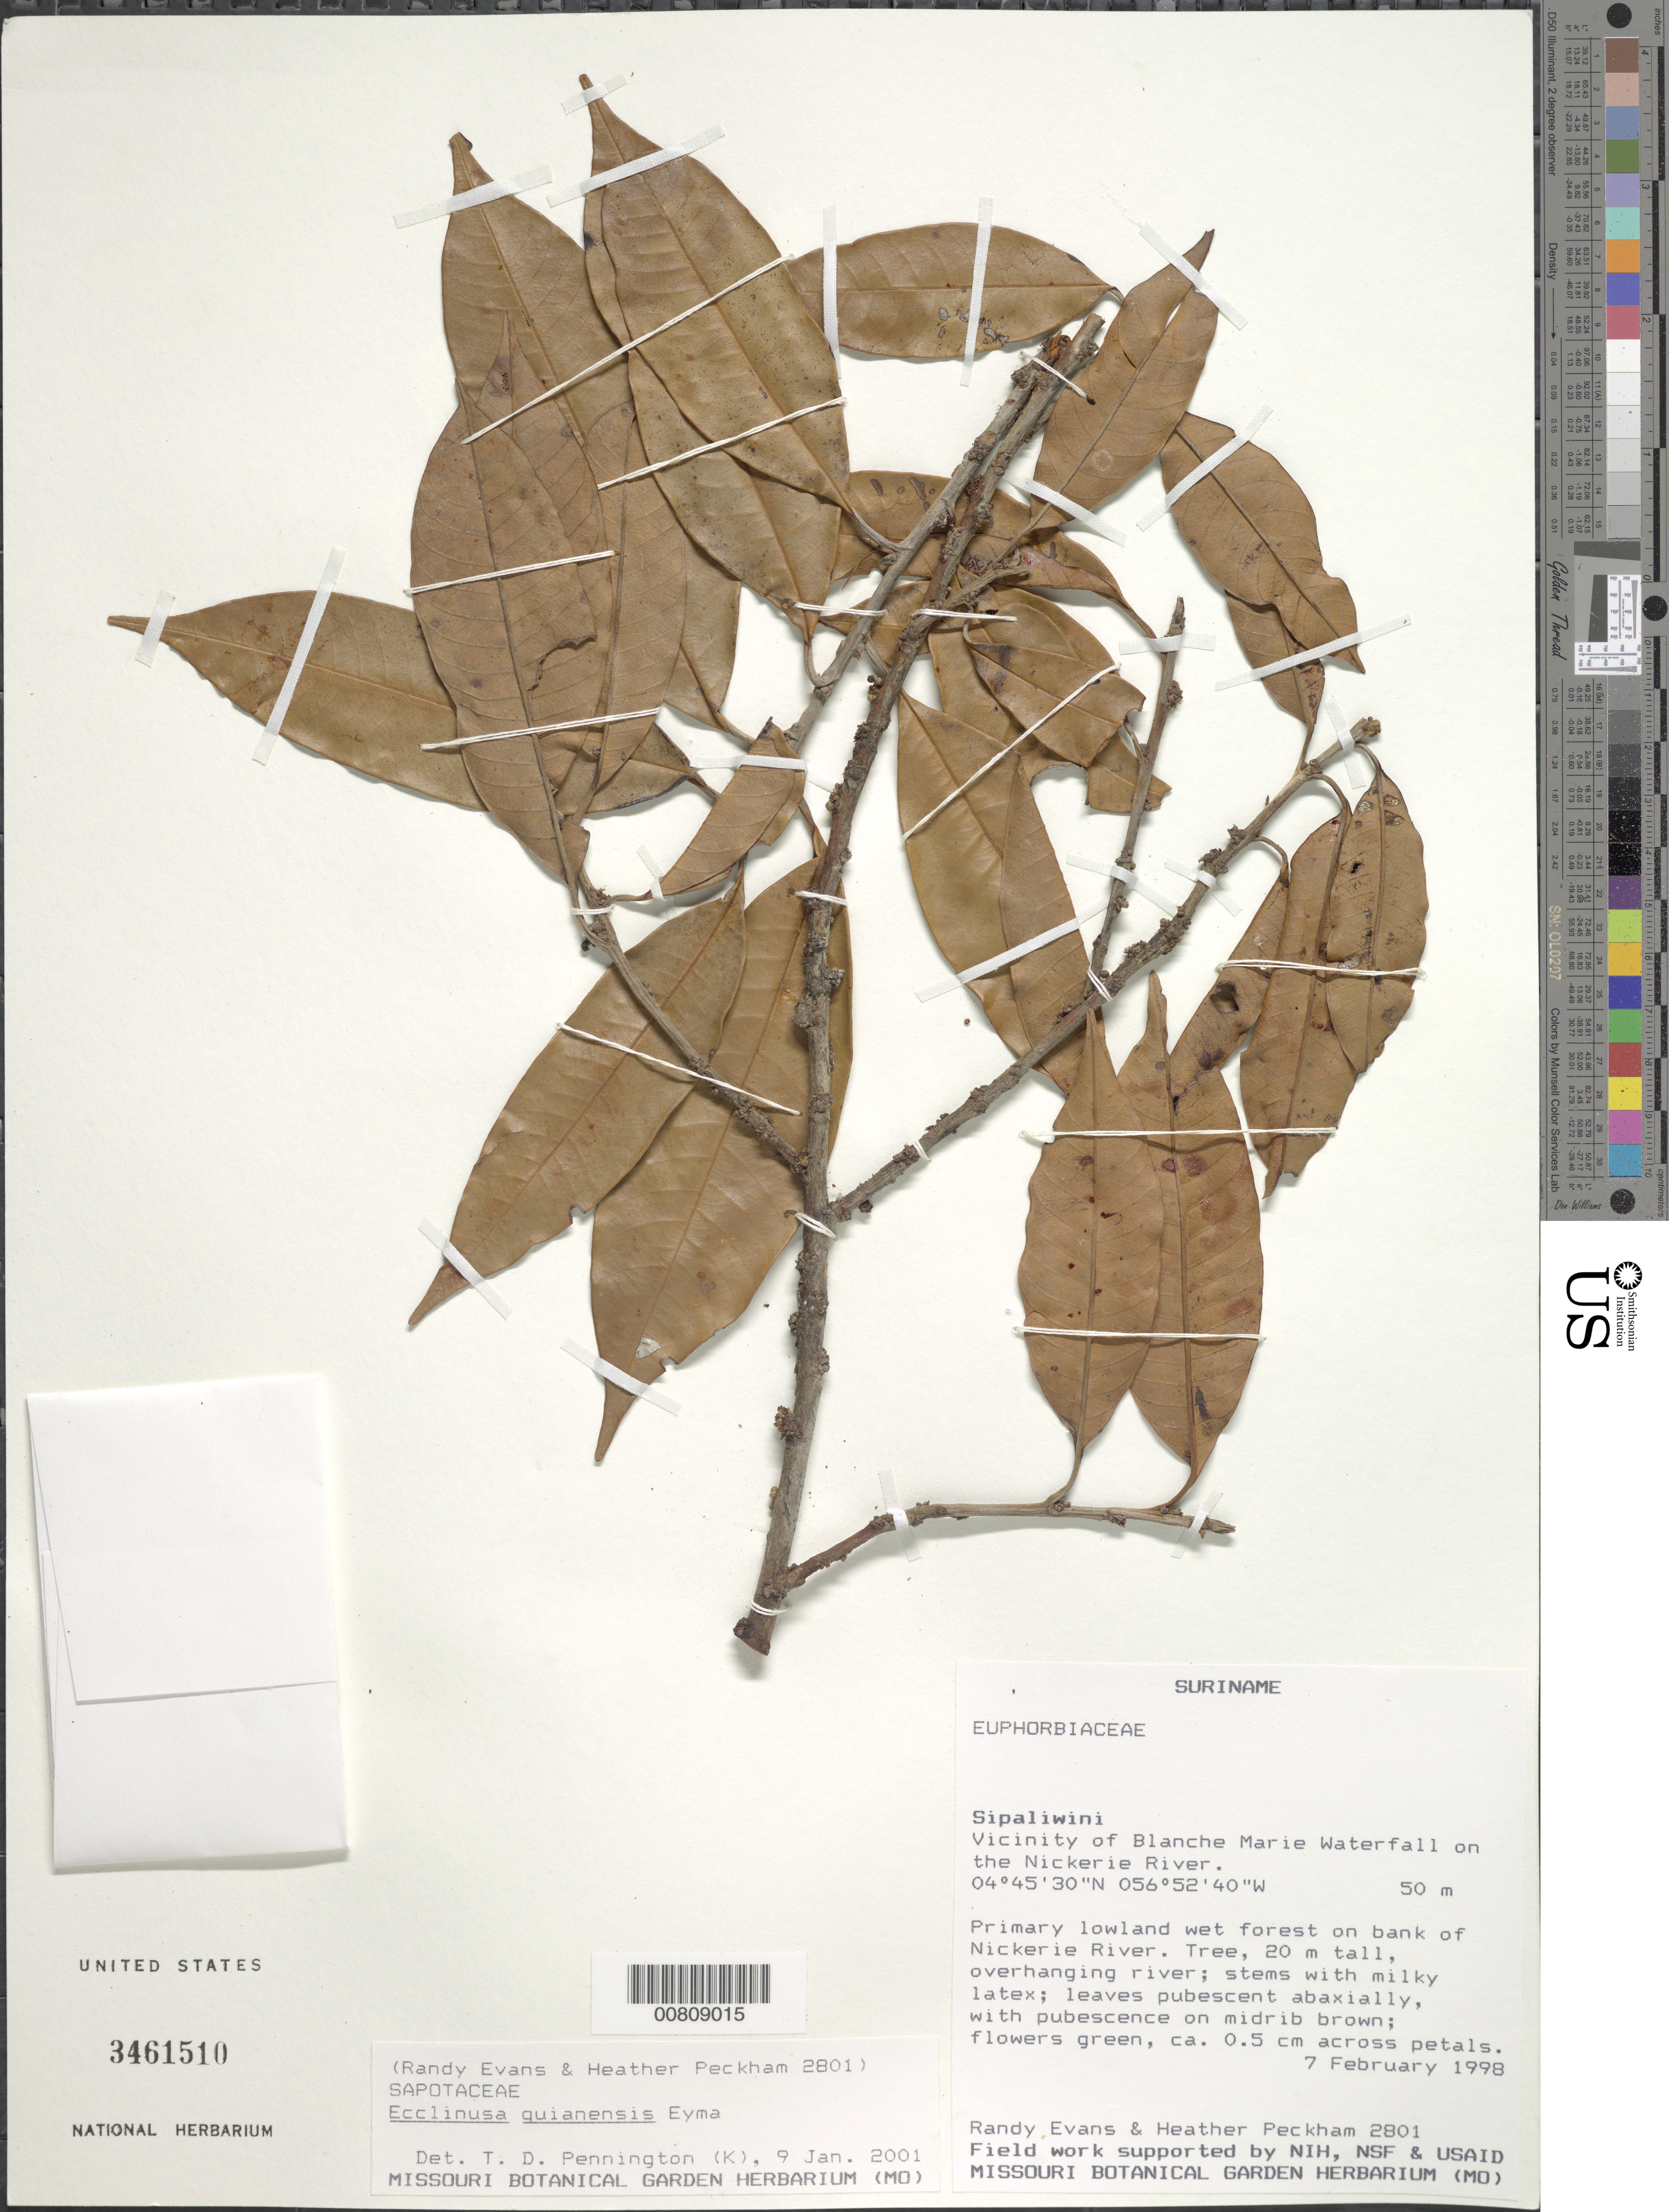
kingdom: Plantae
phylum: Tracheophyta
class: Magnoliopsida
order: Ericales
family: Sapotaceae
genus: Ecclinusa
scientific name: Ecclinusa guianensis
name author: Eyma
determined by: Pennington, T. D., (K)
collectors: R. Evans & H. Peckham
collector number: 2801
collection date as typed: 7-Feb-98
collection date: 1998-02-07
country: Suriname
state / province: Sipaliwini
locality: Blanche Marie Waterfall, vic., on Nickerie R.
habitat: Primary lowland wet forest on bank of Nickerie River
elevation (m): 50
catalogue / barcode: US 3461510